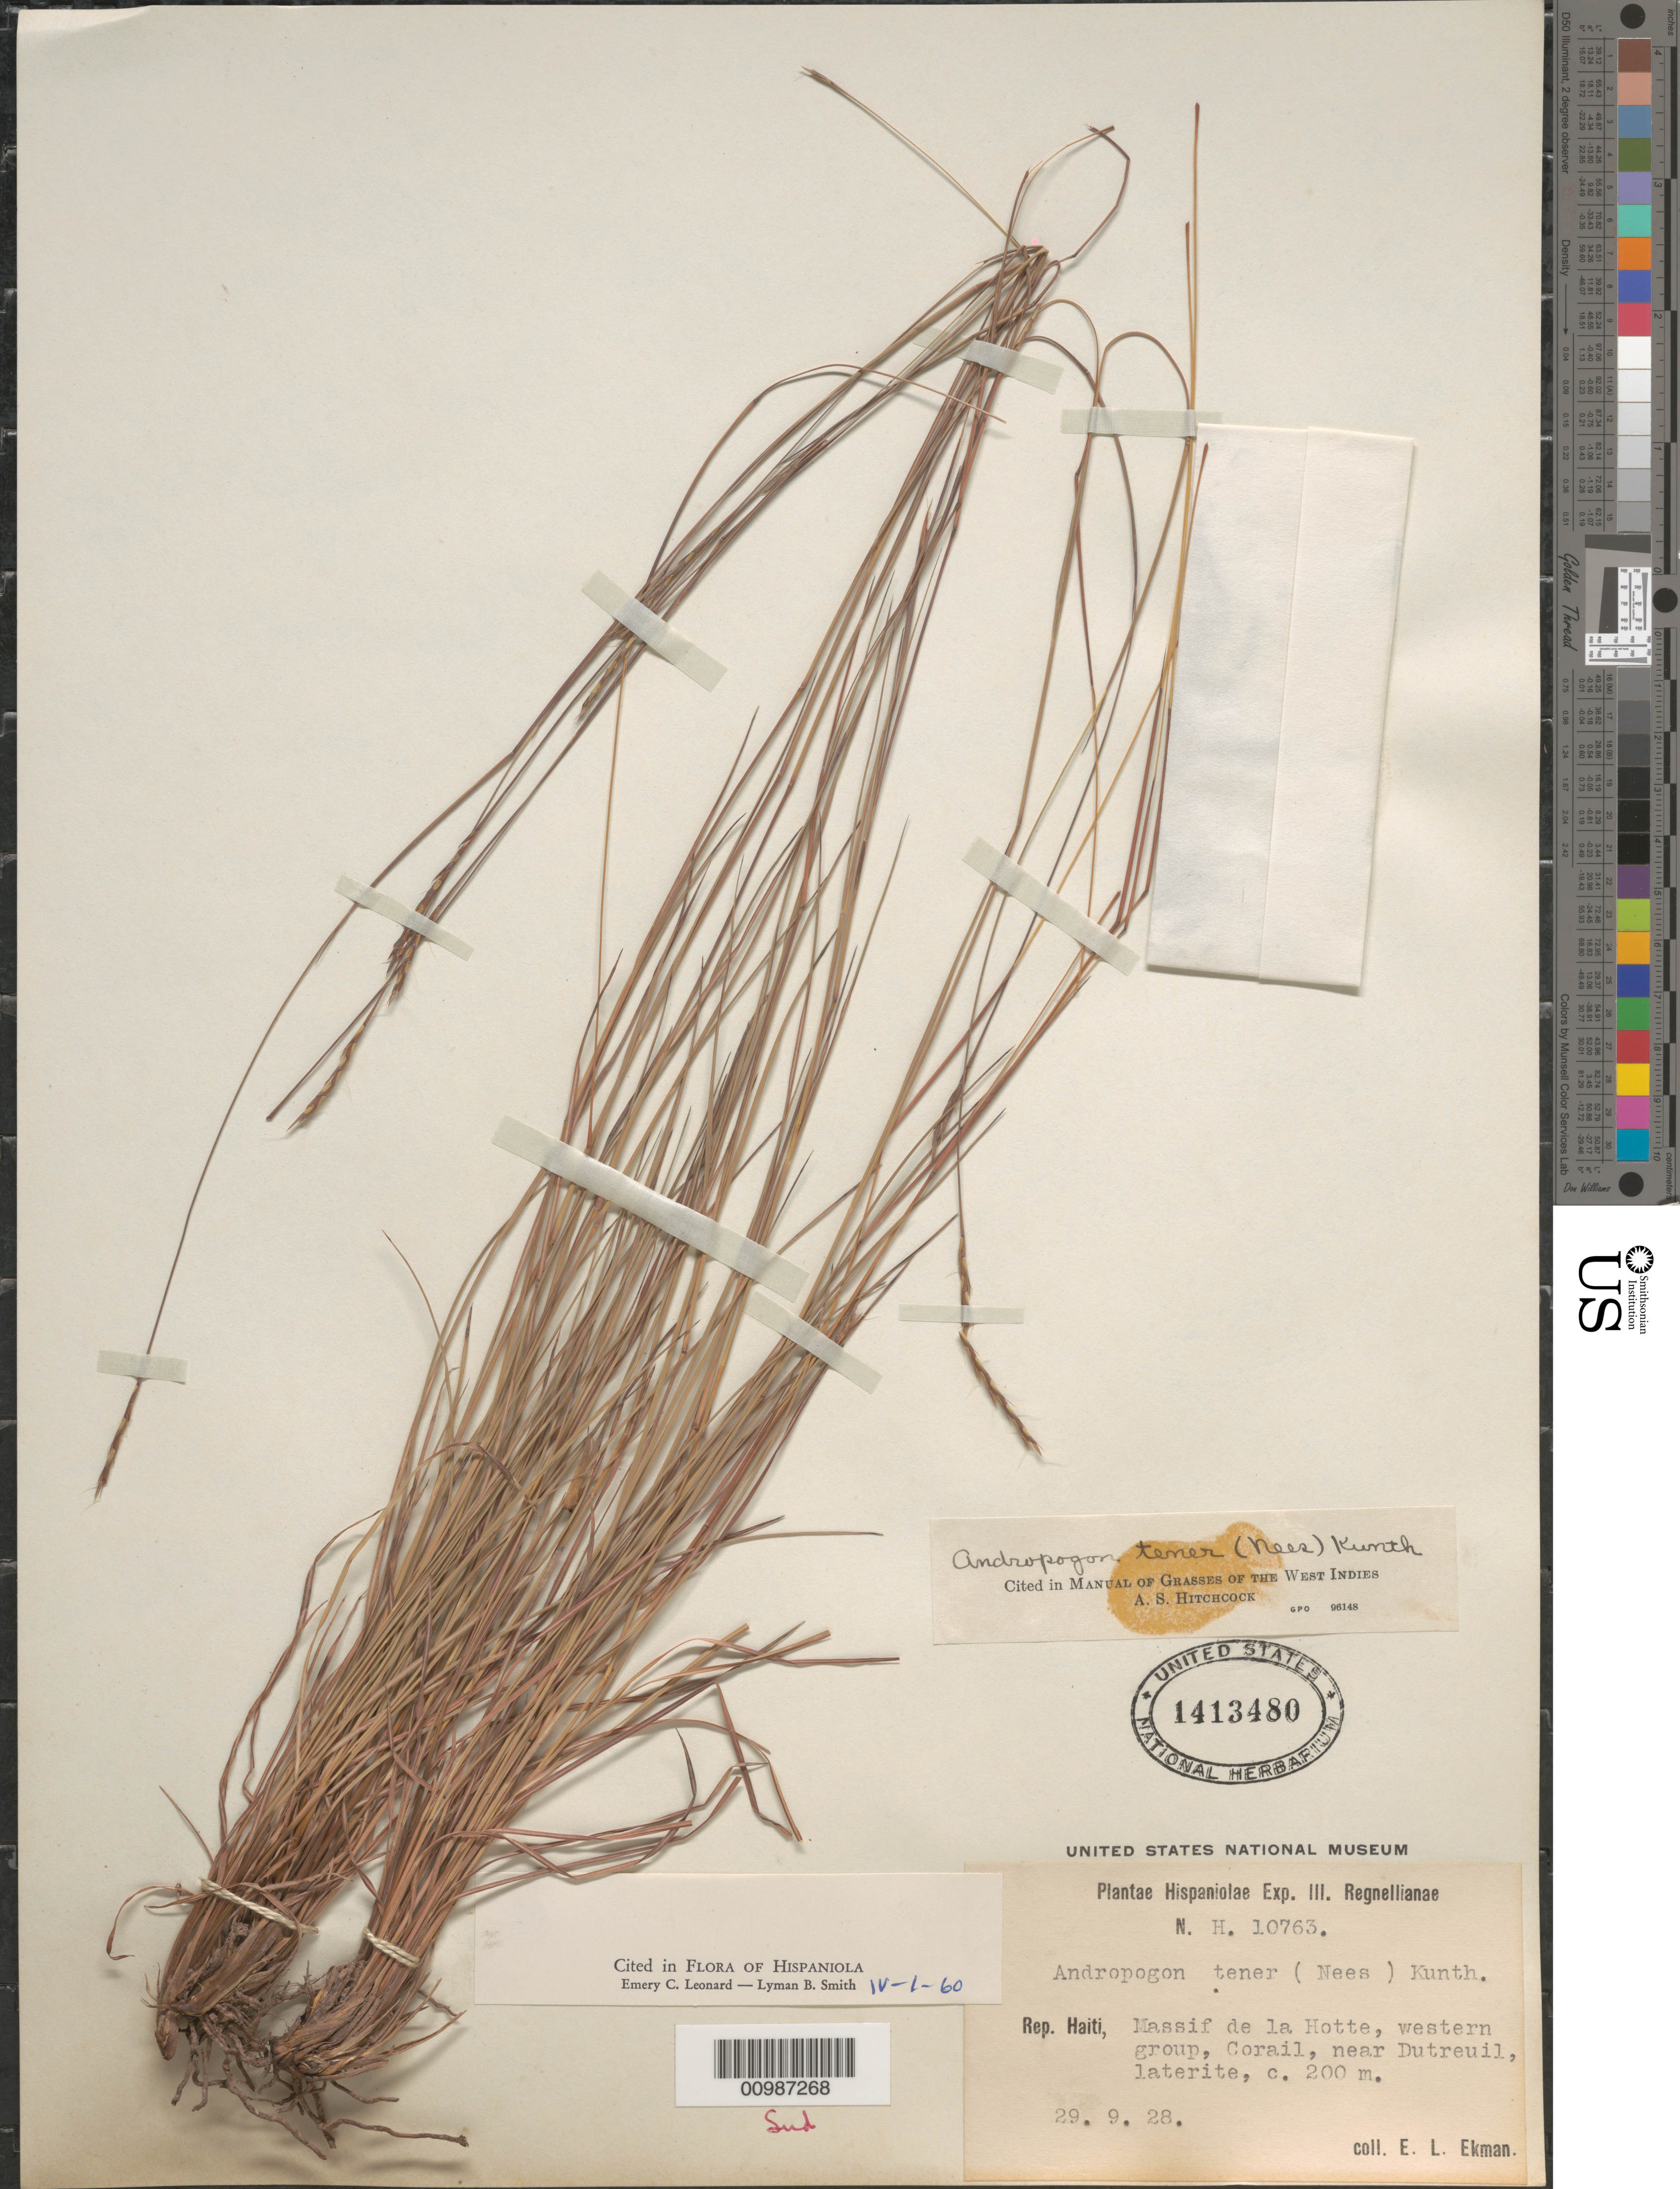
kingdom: Plantae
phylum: Tracheophyta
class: Liliopsida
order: Poales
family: Poaceae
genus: Andropogon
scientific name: Andropogon tener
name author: (Nees) Kunth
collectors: E. L. Ekman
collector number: H 10763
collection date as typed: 29 Sep 1928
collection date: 1928-09-29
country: Haiti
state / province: Sud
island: Hispaniola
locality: Massif de la Hotte, Corail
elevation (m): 200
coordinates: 0 N, 0 E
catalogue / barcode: US 1413480